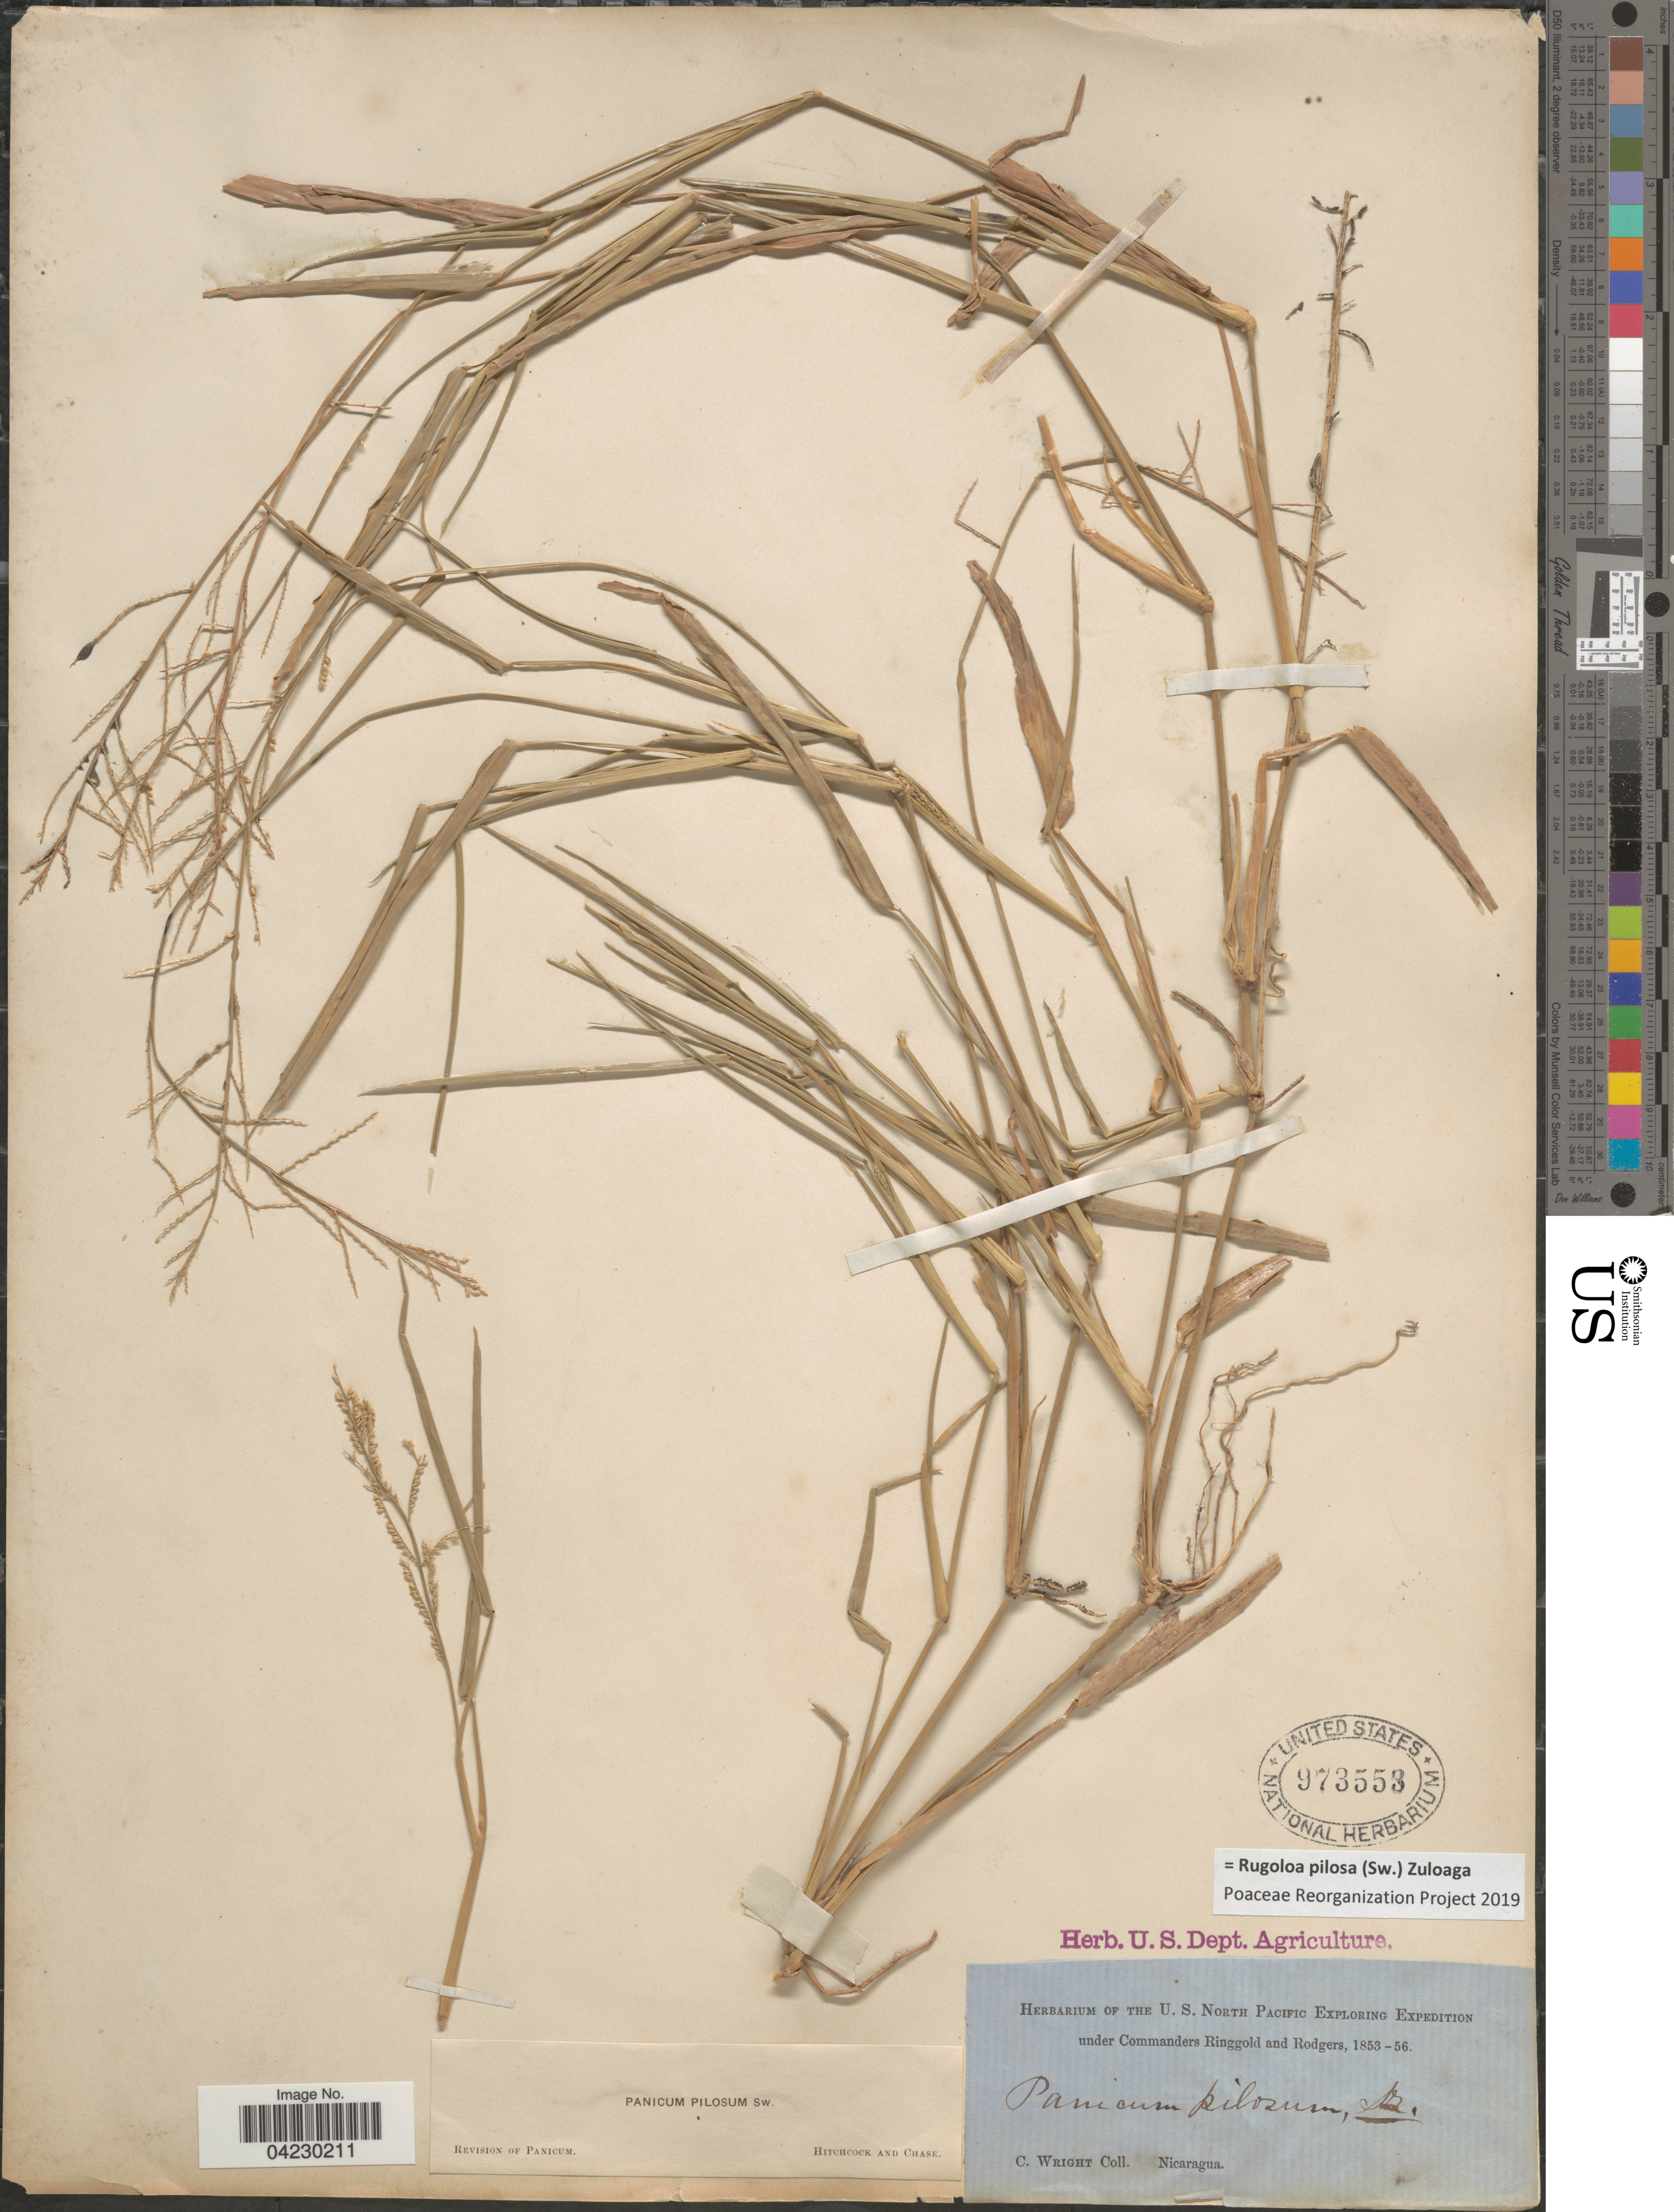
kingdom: Plantae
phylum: Tracheophyta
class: Liliopsida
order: Poales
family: Poaceae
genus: Rugoloa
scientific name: Rugoloa pilosa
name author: (Sw.) Zuloaga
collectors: C. Wright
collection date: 1853/1856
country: Nicaragua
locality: The U.S. North Pacific Exploring Expedition, 1853-56.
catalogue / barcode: US 973553